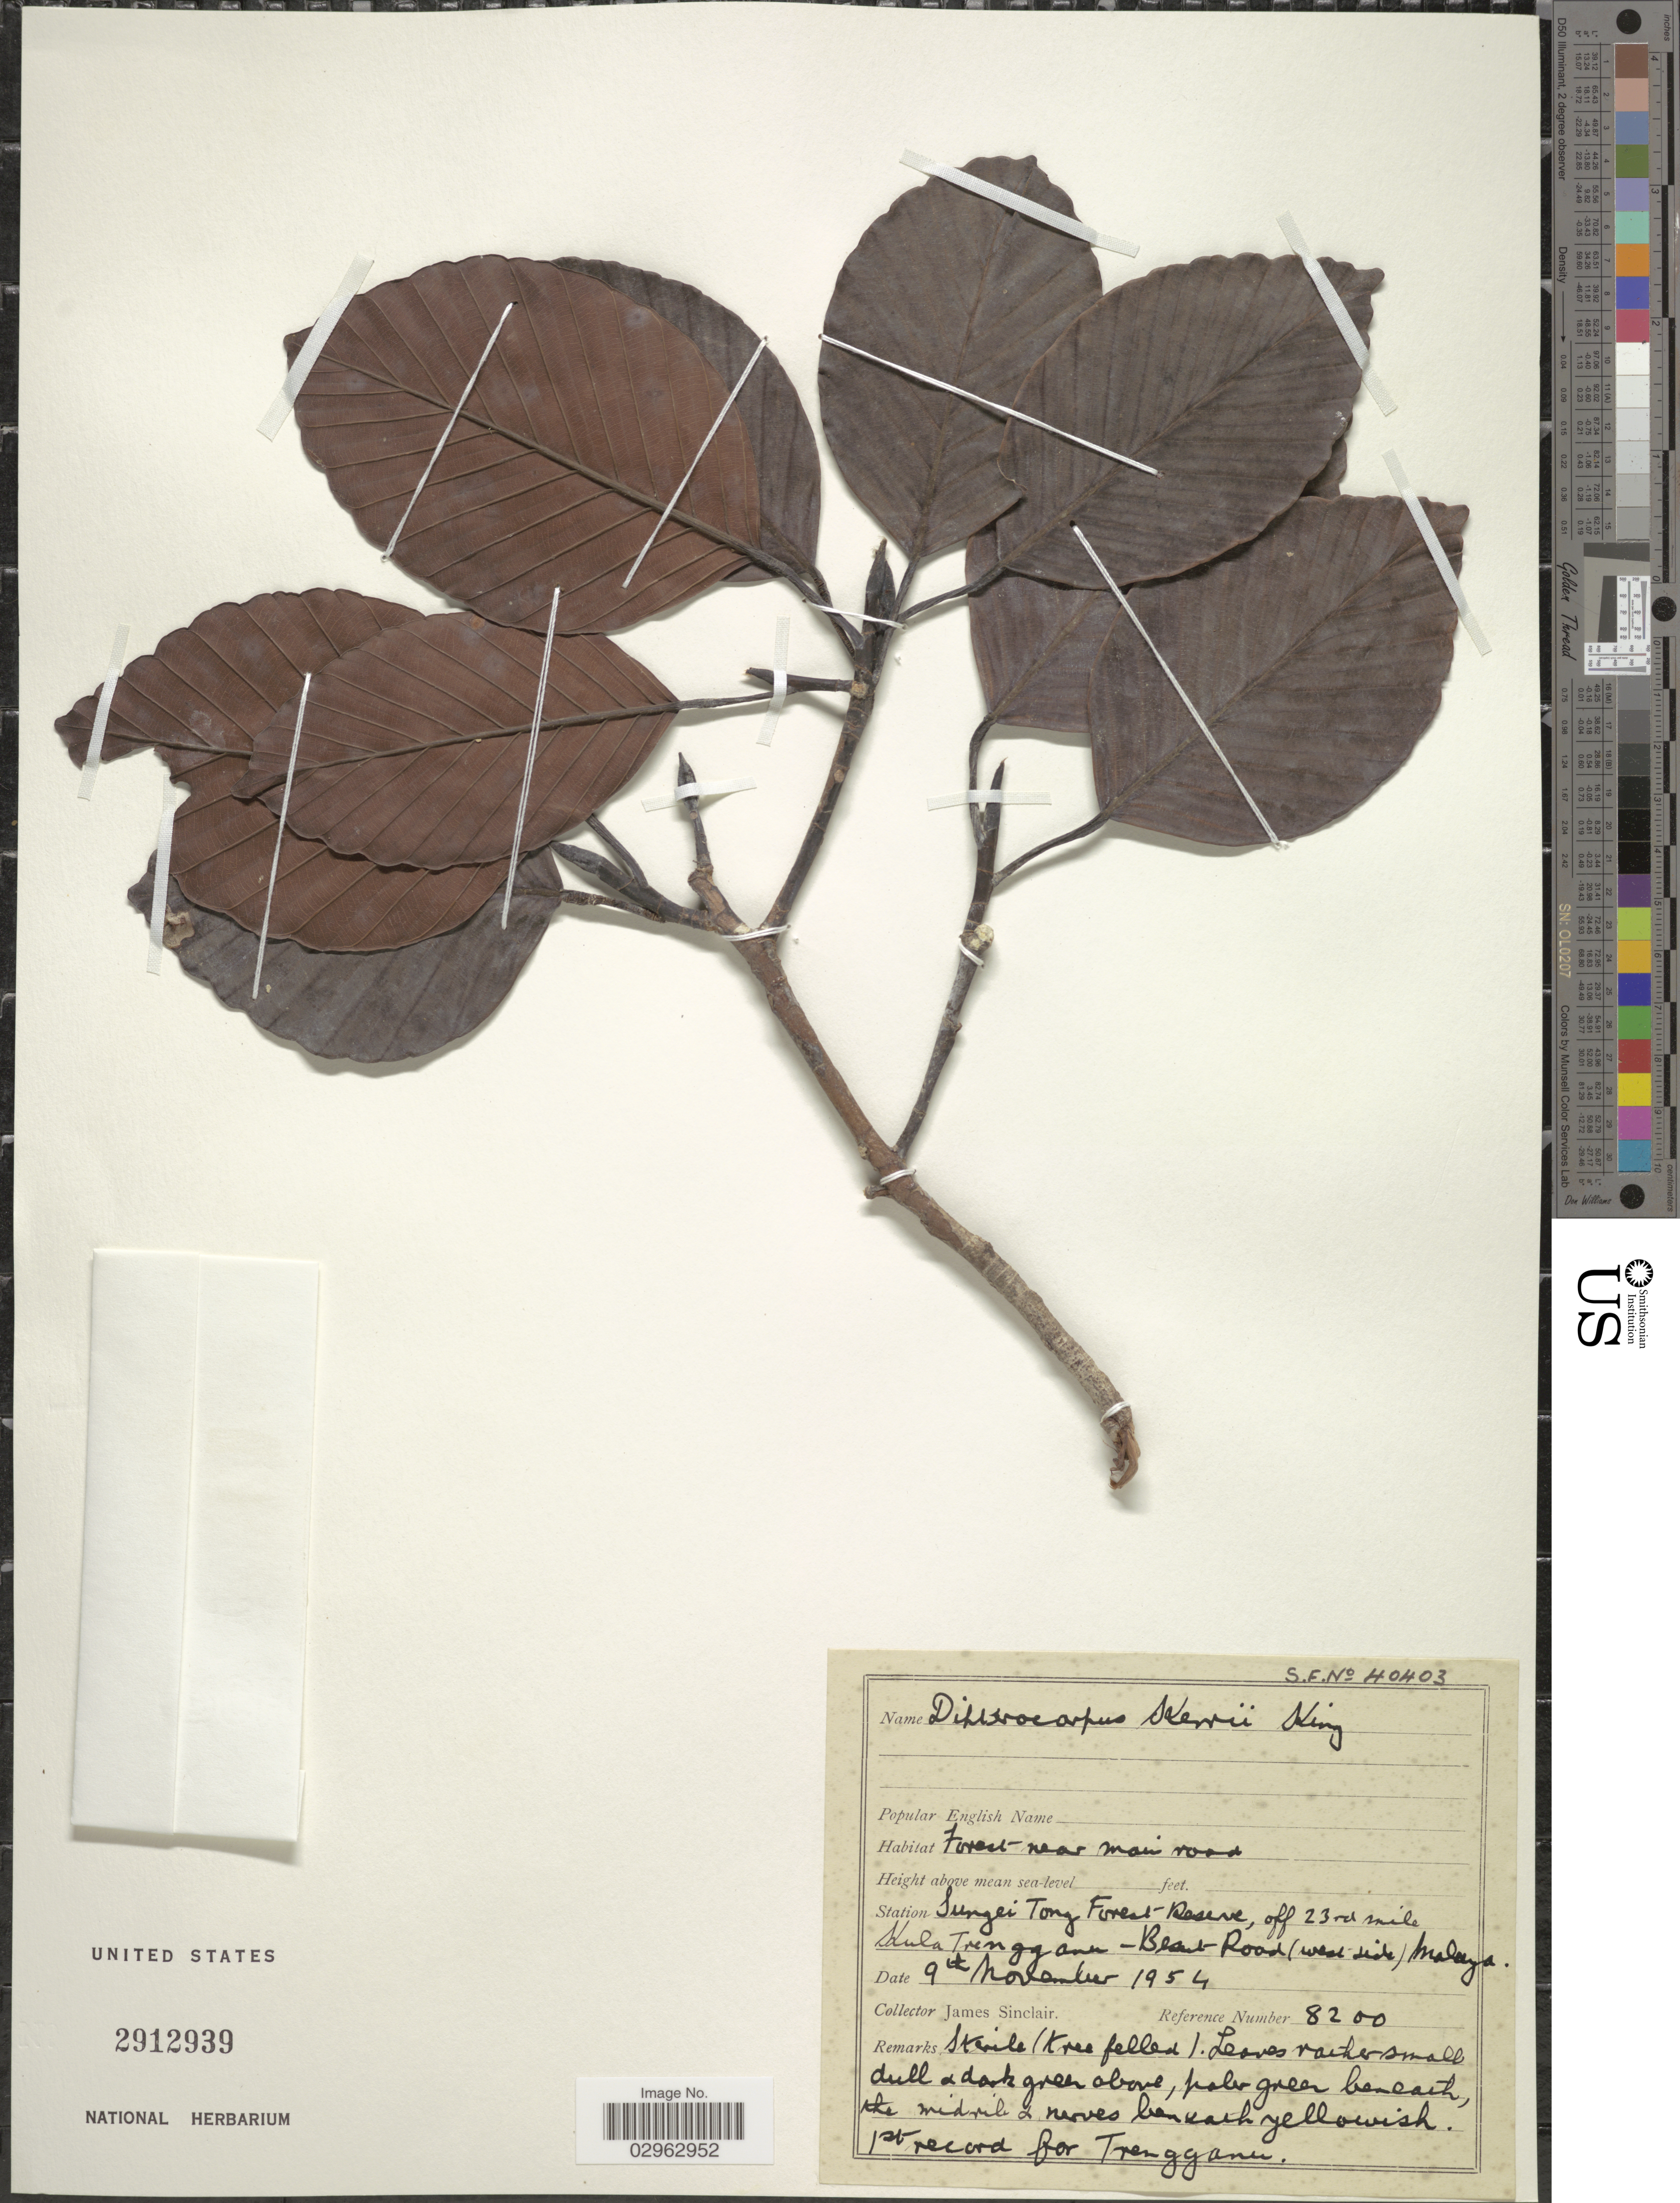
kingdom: Plantae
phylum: Tracheophyta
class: Magnoliopsida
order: Malvales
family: Dipterocarpaceae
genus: Dipterocarpus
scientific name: Dipterocarpus kerrii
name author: King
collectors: J. Sinclair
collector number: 8200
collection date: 1954-11-09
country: Malaysia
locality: Station Sungei Tong Forest Reserve, off 23rd mile Kula Trengganu-Besut-Road (west-side) Malaya.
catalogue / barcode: US 2912939